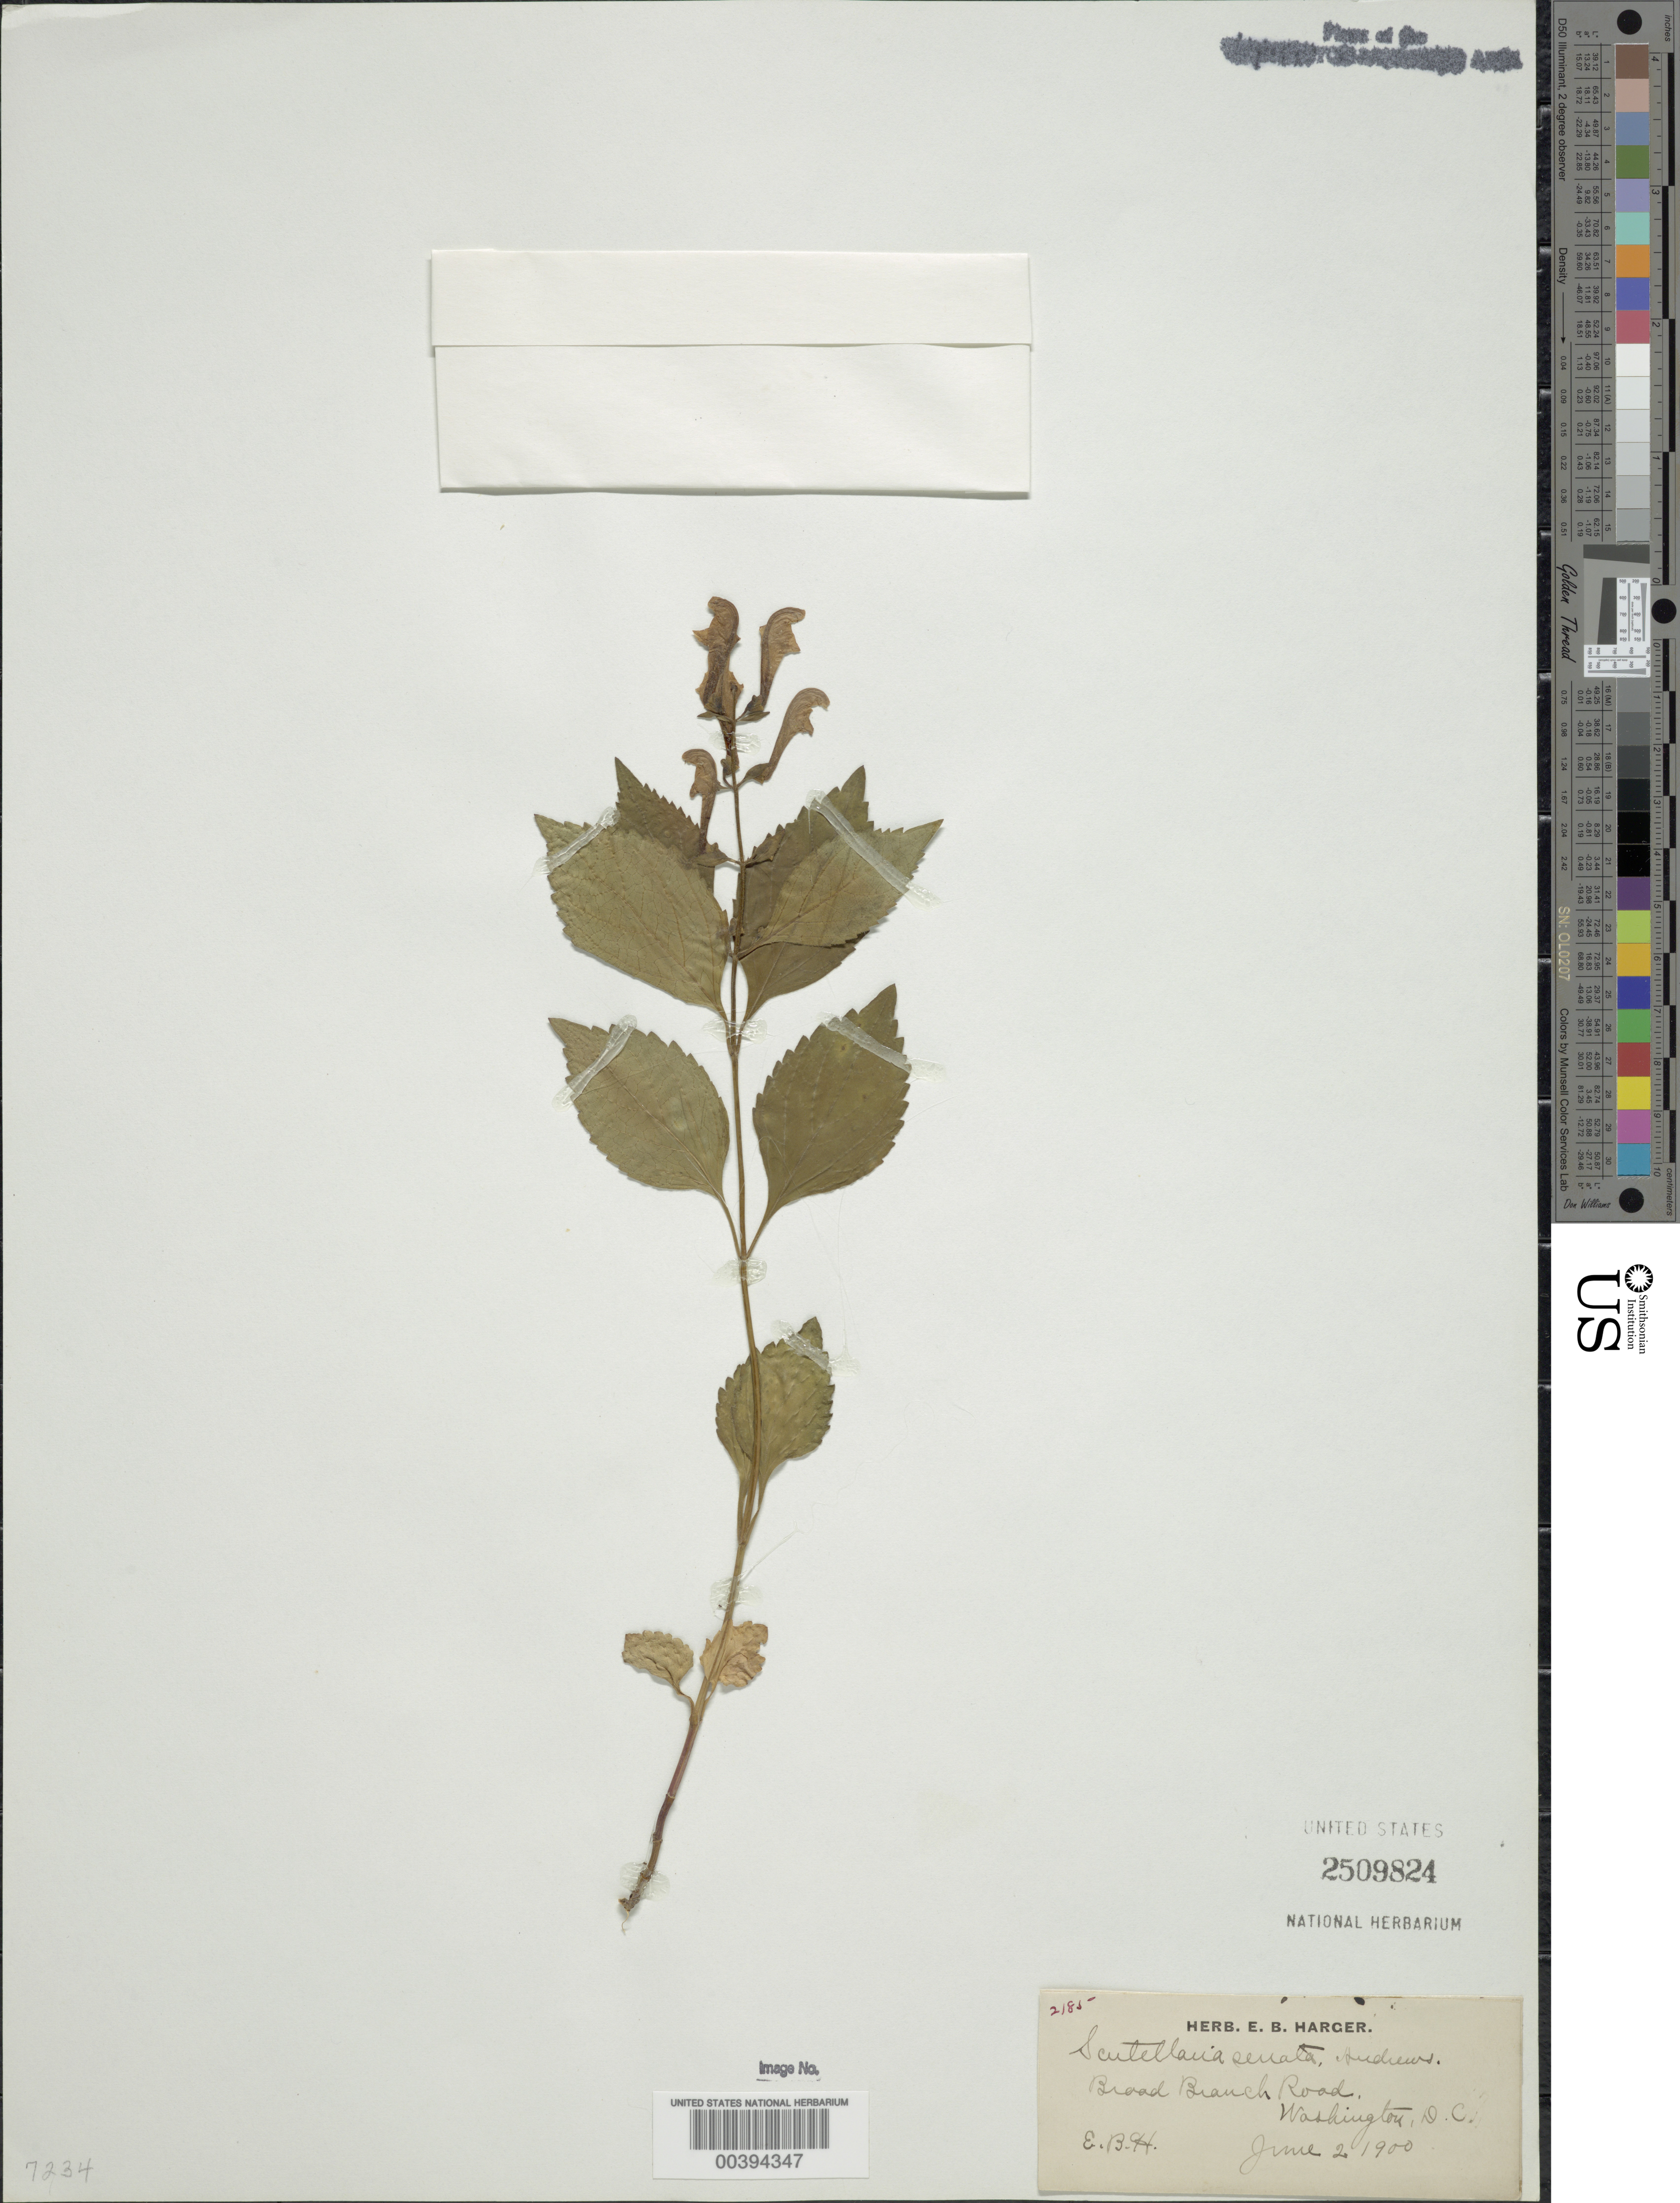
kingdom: Plantae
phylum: Tracheophyta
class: Magnoliopsida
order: Lamiales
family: Lamiaceae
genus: Scutellaria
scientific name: Scutellaria serrata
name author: Andrews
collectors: E. B. Harger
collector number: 2185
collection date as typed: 02 Jun 1900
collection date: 1900-06-02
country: United States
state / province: District of Columbia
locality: Broad Branch Rd. Rock Creek Park and vicinity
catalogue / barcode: US 2509824